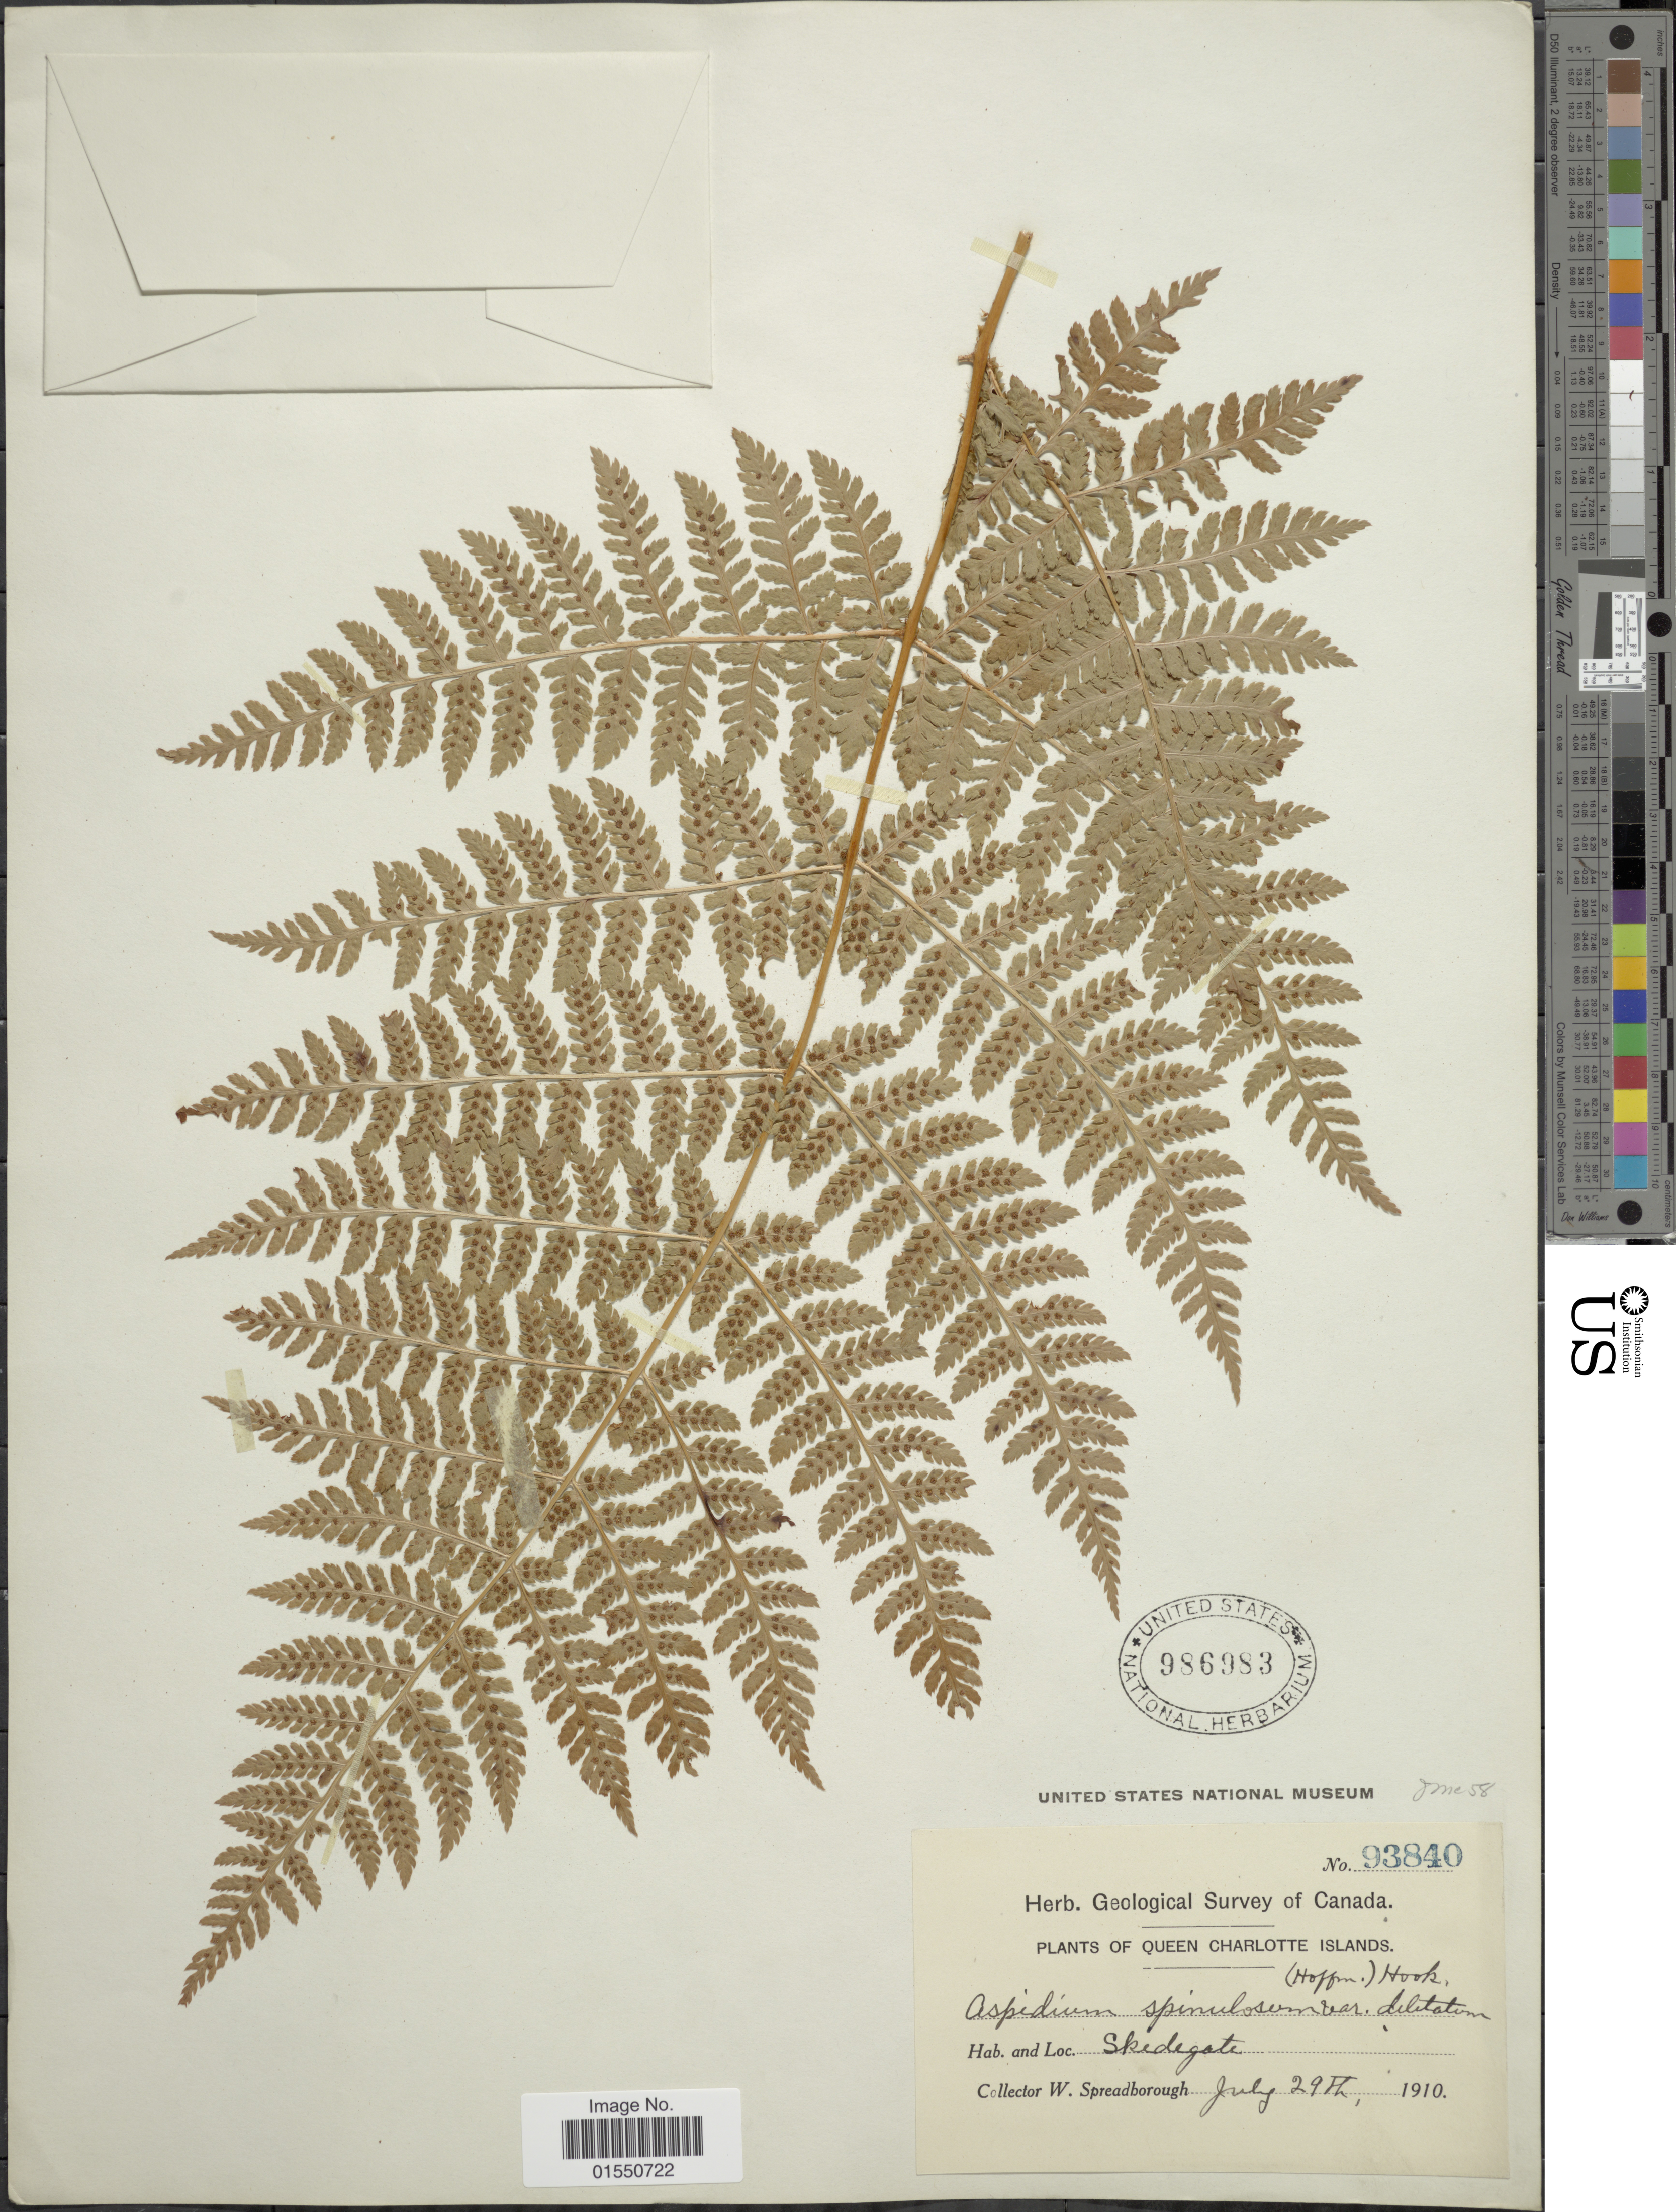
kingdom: Plantae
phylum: Tracheophyta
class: Polypodiopsida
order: Polypodiales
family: Dryopteridaceae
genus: Dryopteris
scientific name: Dryopteris expansa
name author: (C. Presl) Fraser-Jenk. & Jermy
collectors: W. Spreadborough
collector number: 93840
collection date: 1910-07-29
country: Canada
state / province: British Columbia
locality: Queen Charlotte Islands, Skedegate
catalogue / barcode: US 986983